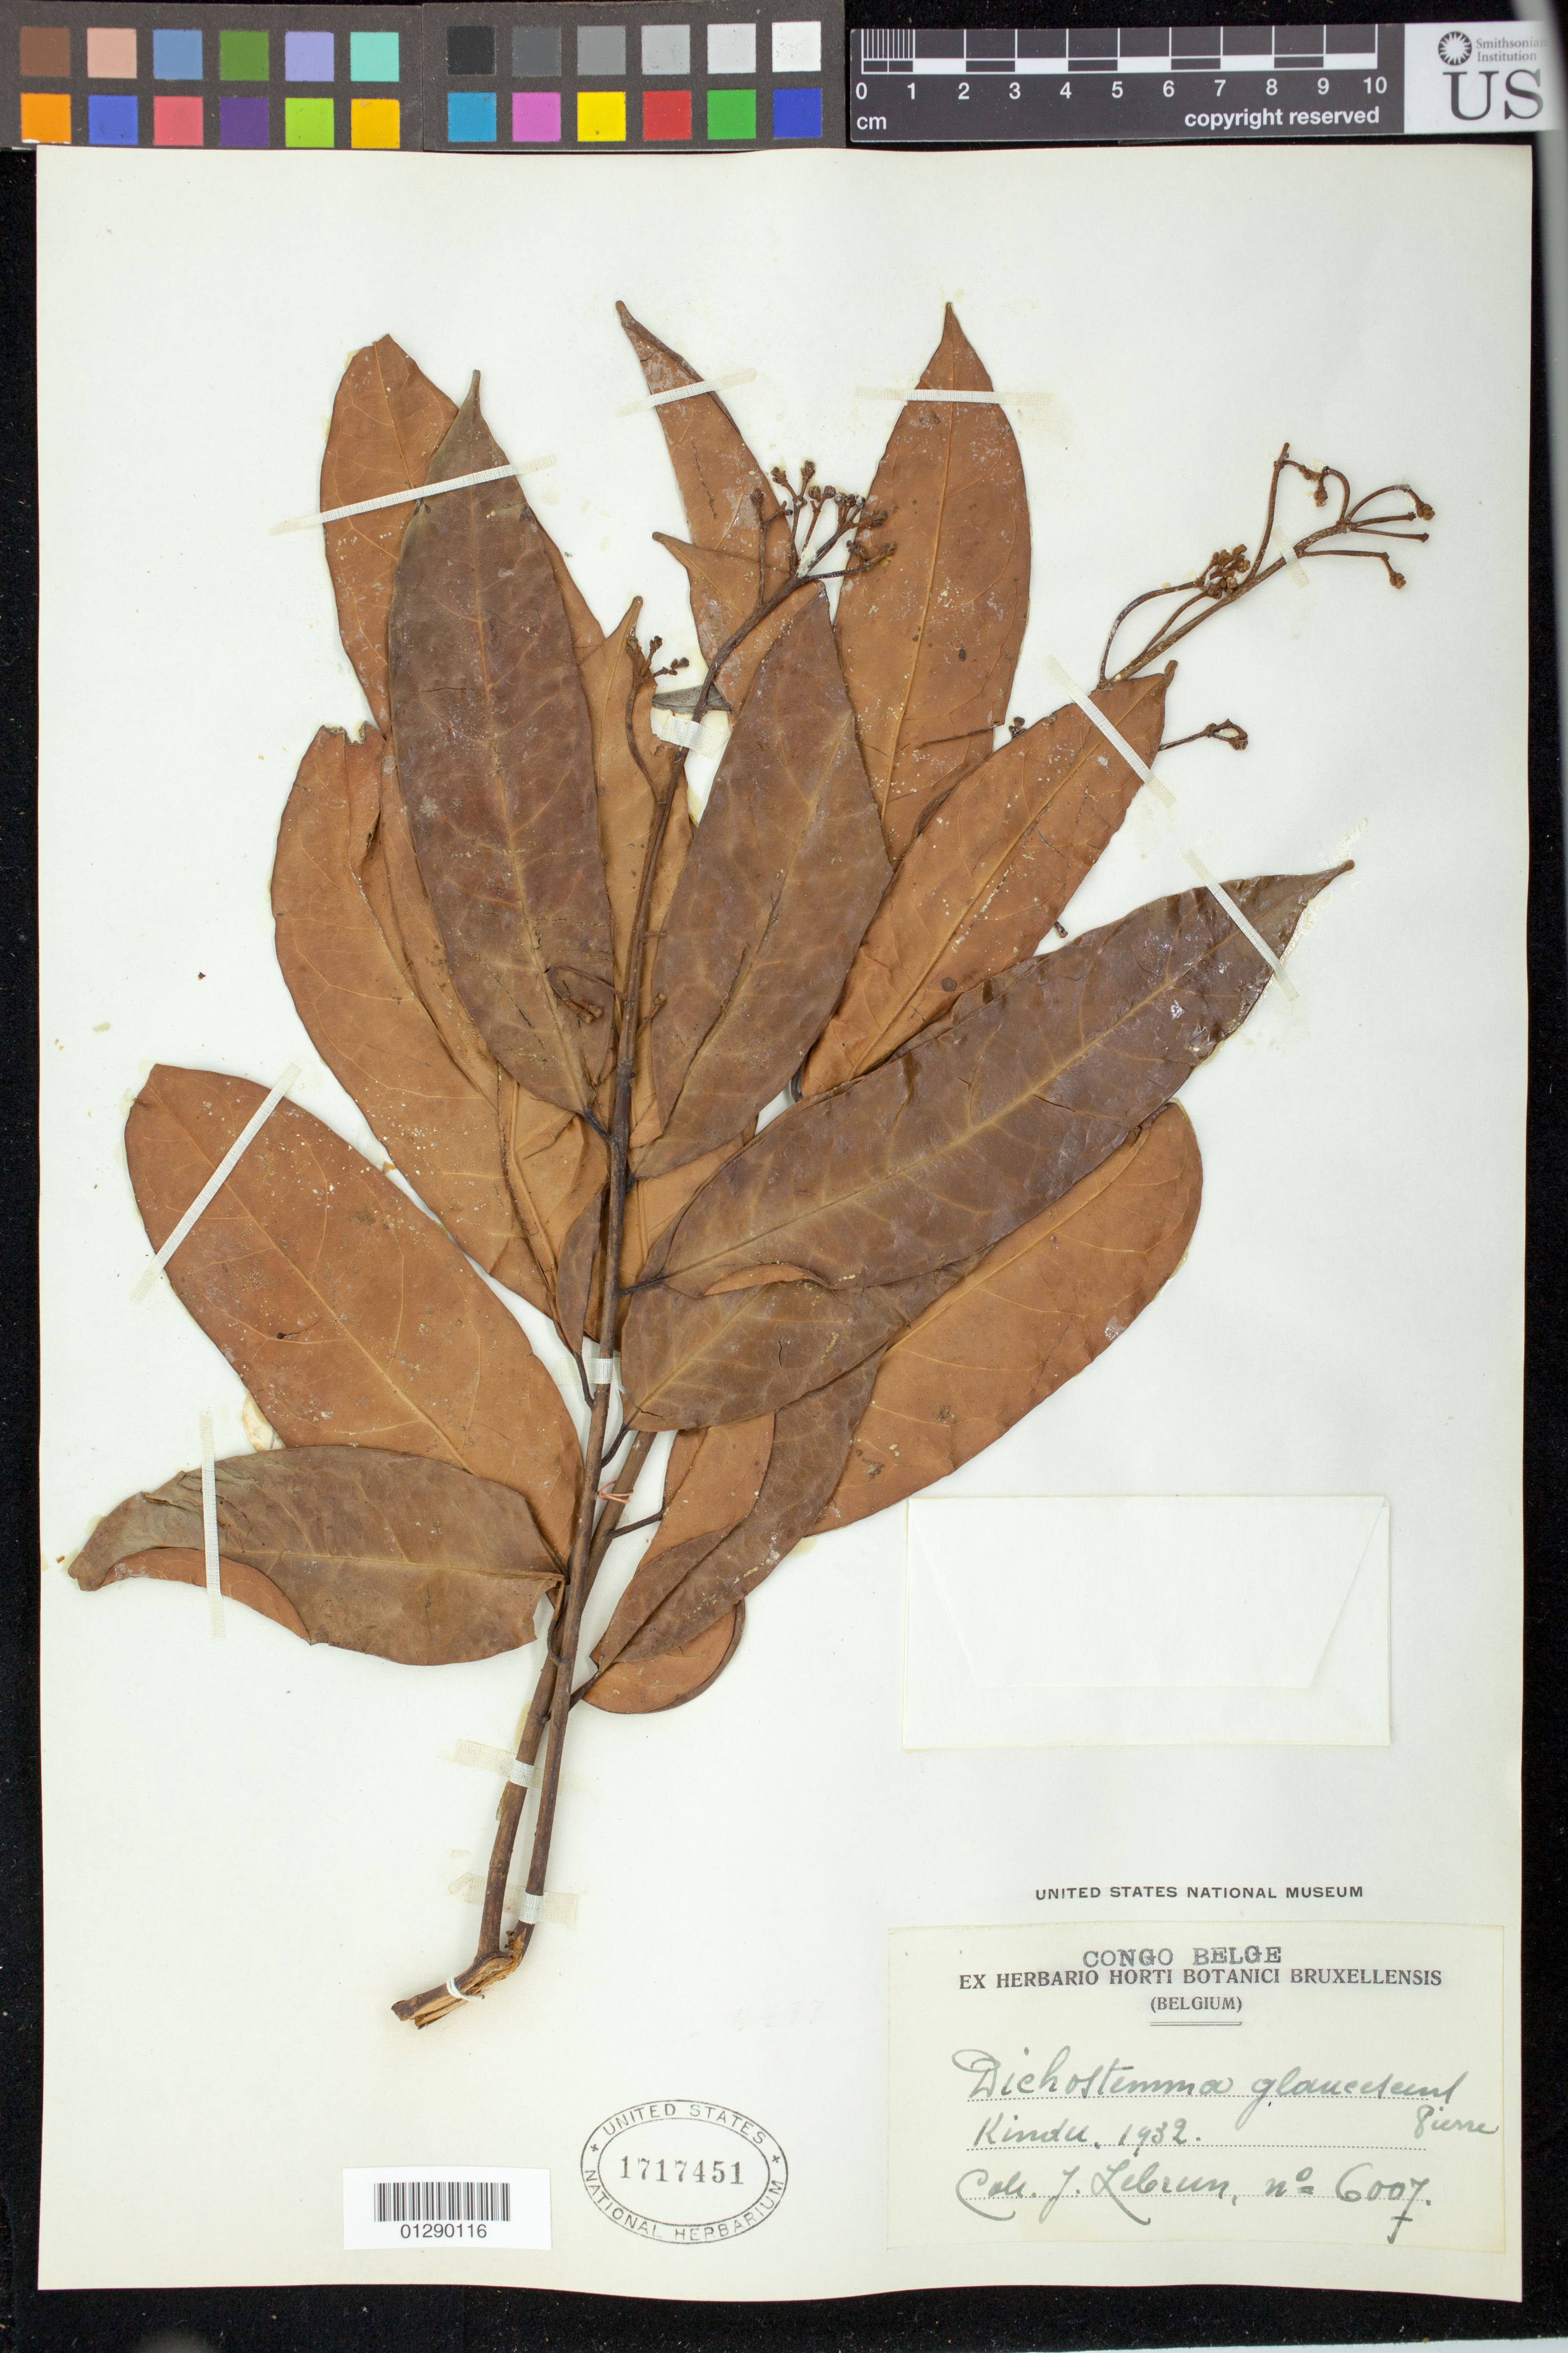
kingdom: Plantae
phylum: Tracheophyta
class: Magnoliopsida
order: Malpighiales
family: Euphorbiaceae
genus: Dichostemma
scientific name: Dichostemma glaucescens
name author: Pierre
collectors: J. A. Lebrun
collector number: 6007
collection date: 1932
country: Congo, Democratic Republic of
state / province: Maniema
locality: Kindu, Maniema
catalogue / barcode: US 1717451